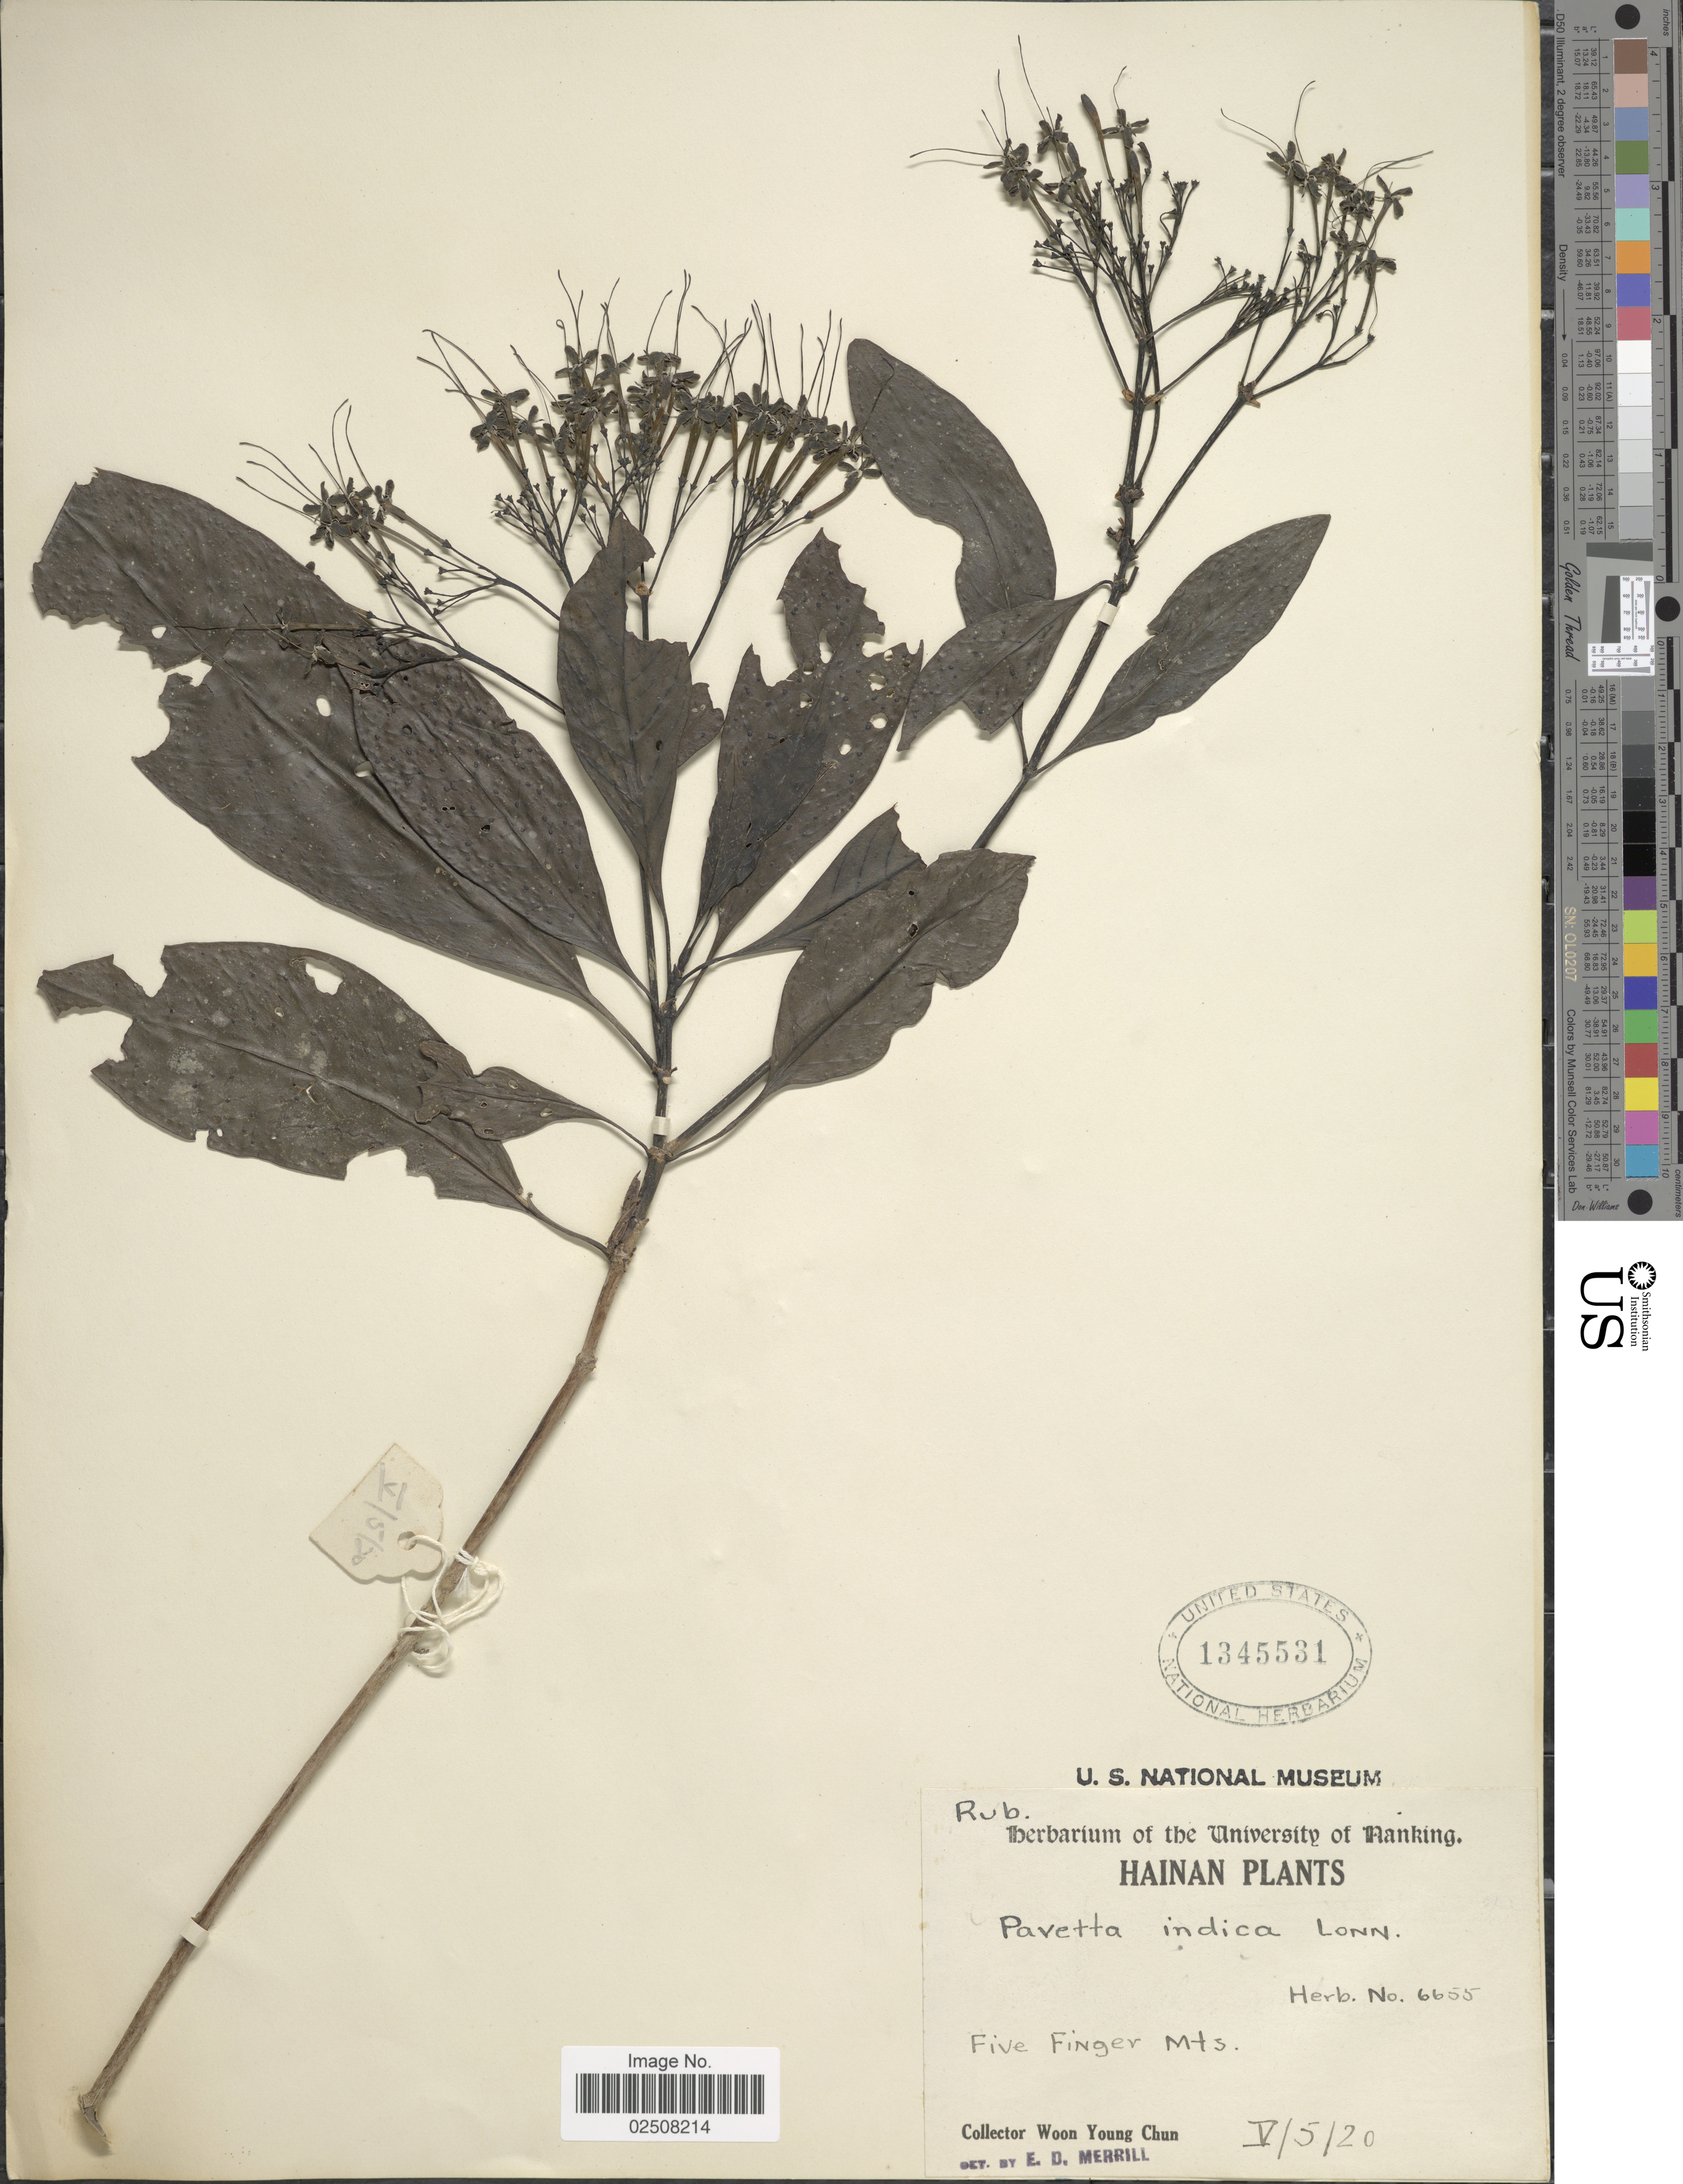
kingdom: Plantae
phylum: Tracheophyta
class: Magnoliopsida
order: Gentianales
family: Rubiaceae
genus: Pavetta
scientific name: Pavetta indica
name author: L.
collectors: W. Y. Chun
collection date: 1920-05-05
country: China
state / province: Hainan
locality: Five Finger Mts.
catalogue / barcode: US 1345531